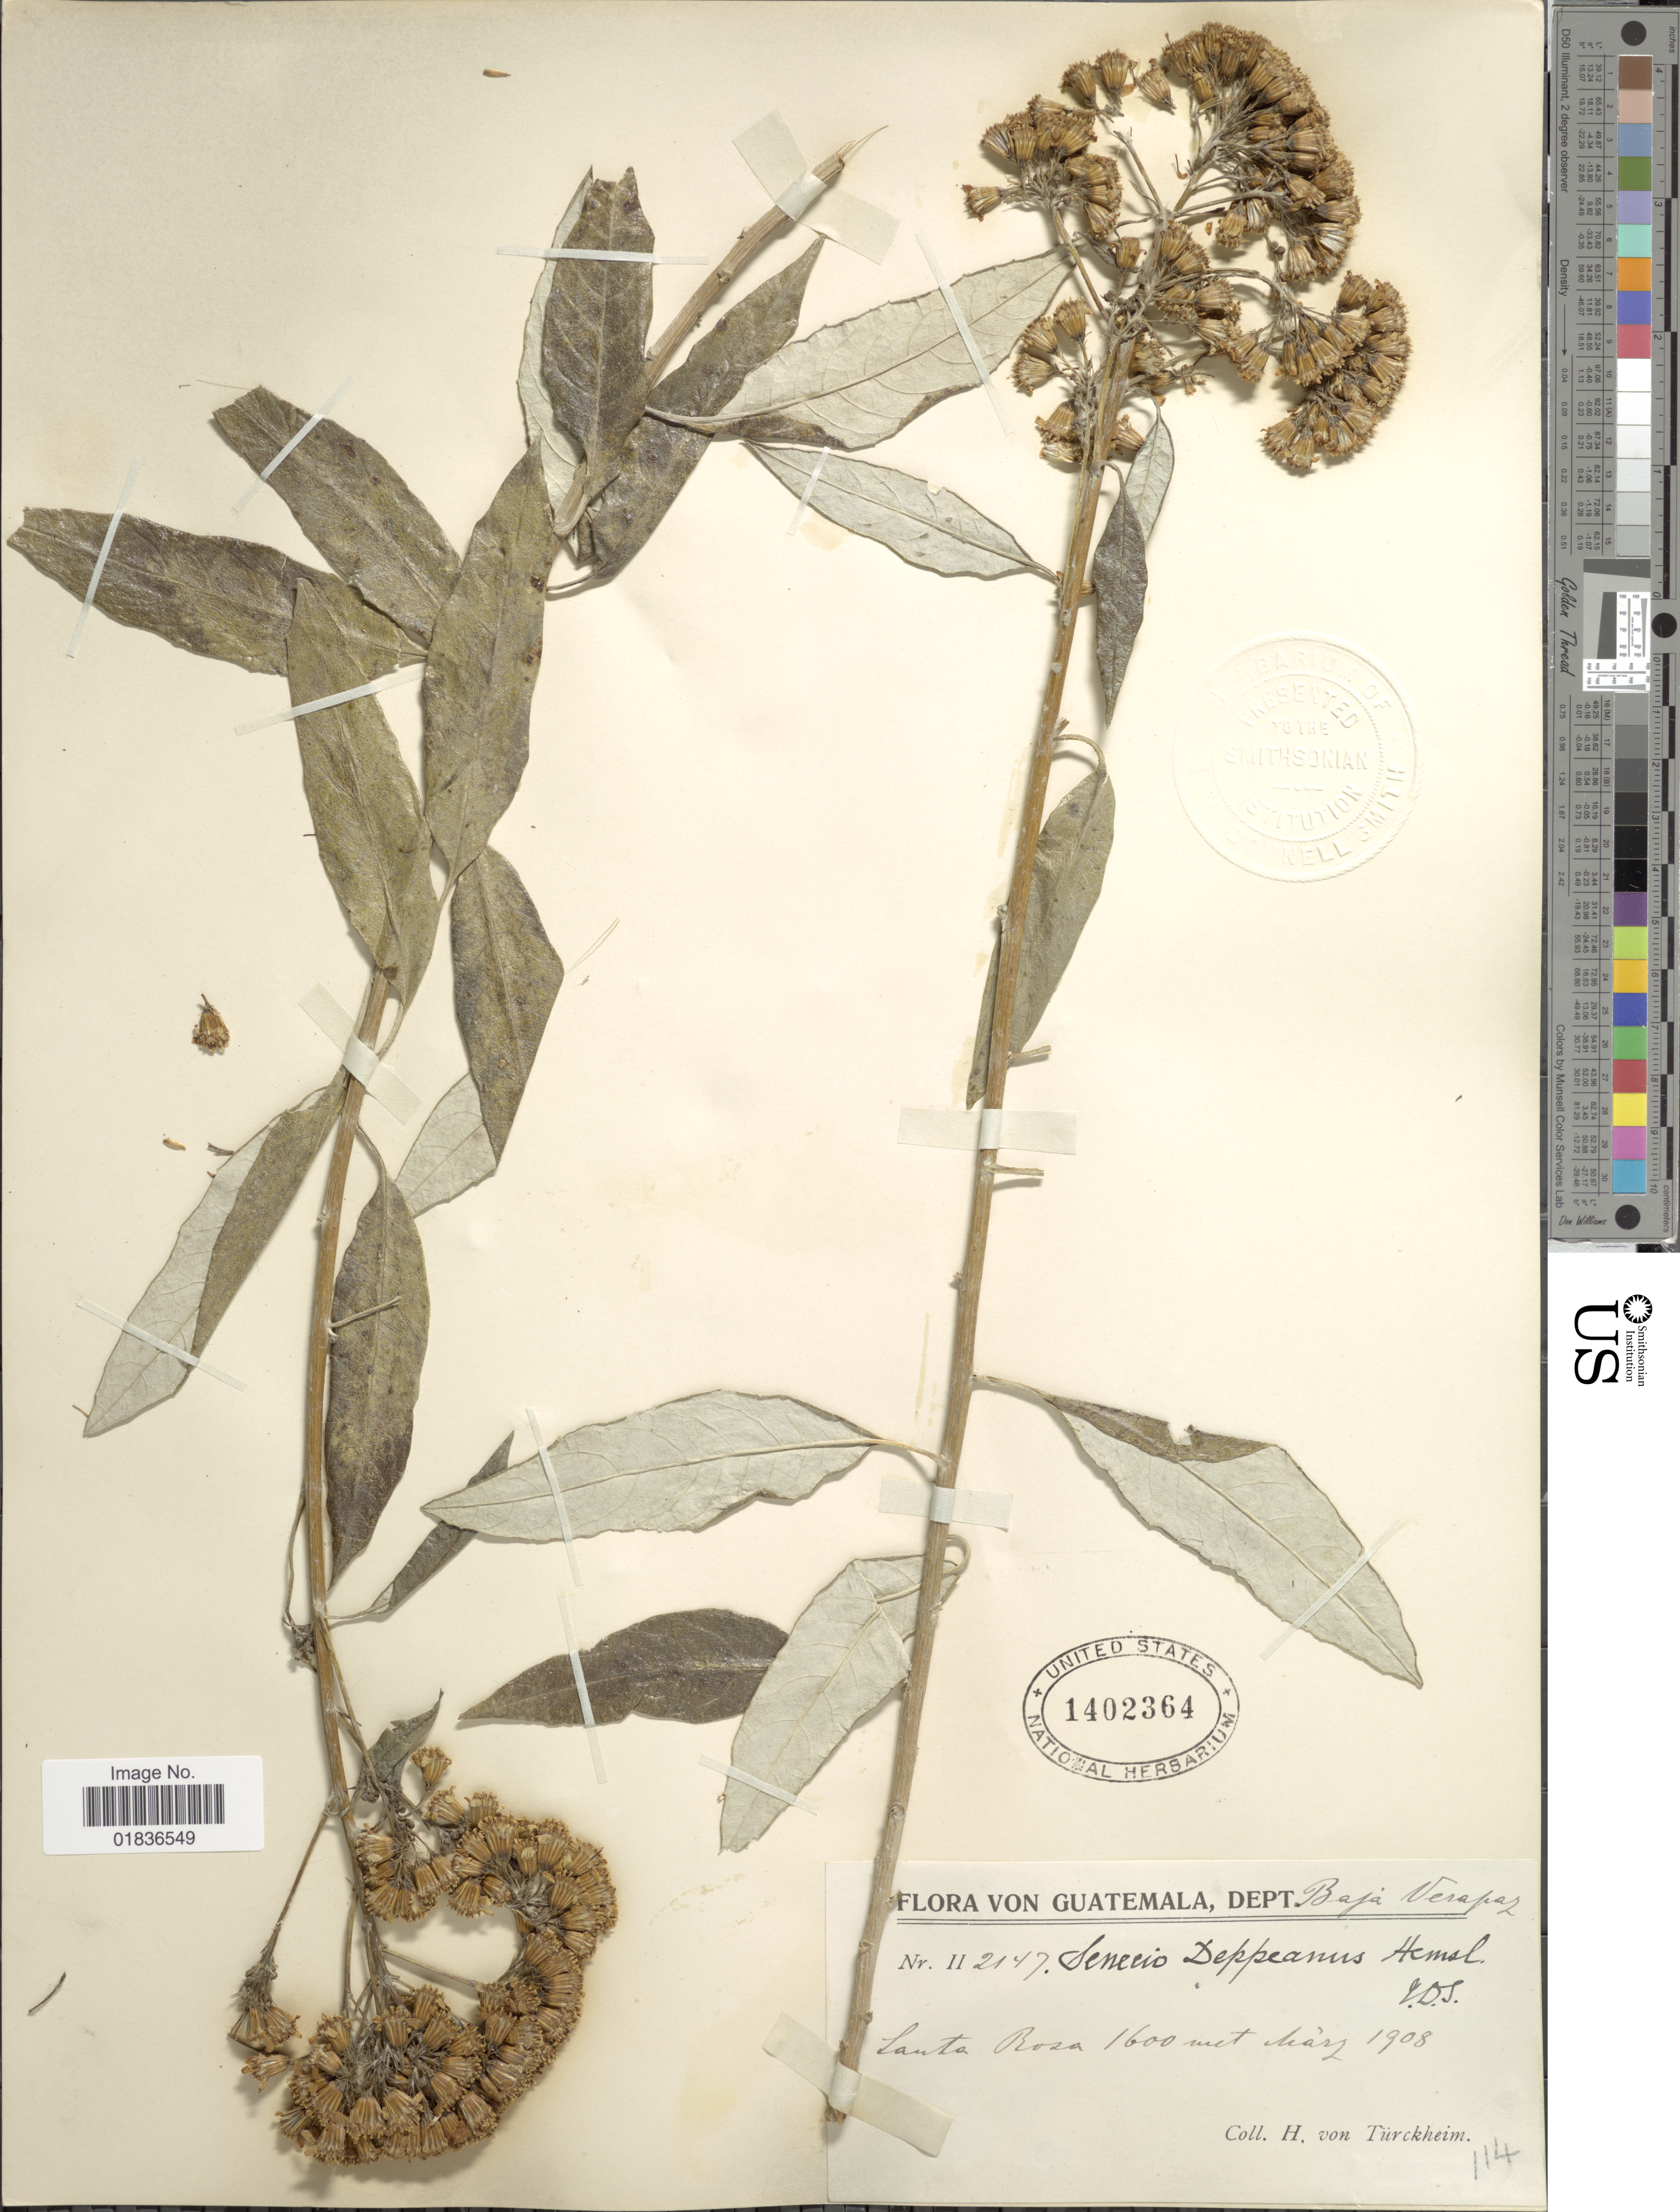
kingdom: Plantae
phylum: Tracheophyta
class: Magnoliopsida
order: Asterales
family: Asteraceae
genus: Senecio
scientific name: Senecio deppeanus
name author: Hemsl.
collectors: H. von Türckheim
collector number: II 2147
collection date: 1908-03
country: Guatemala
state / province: Baja Verapaz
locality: Santa Rosa.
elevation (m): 1600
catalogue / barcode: US 1402364